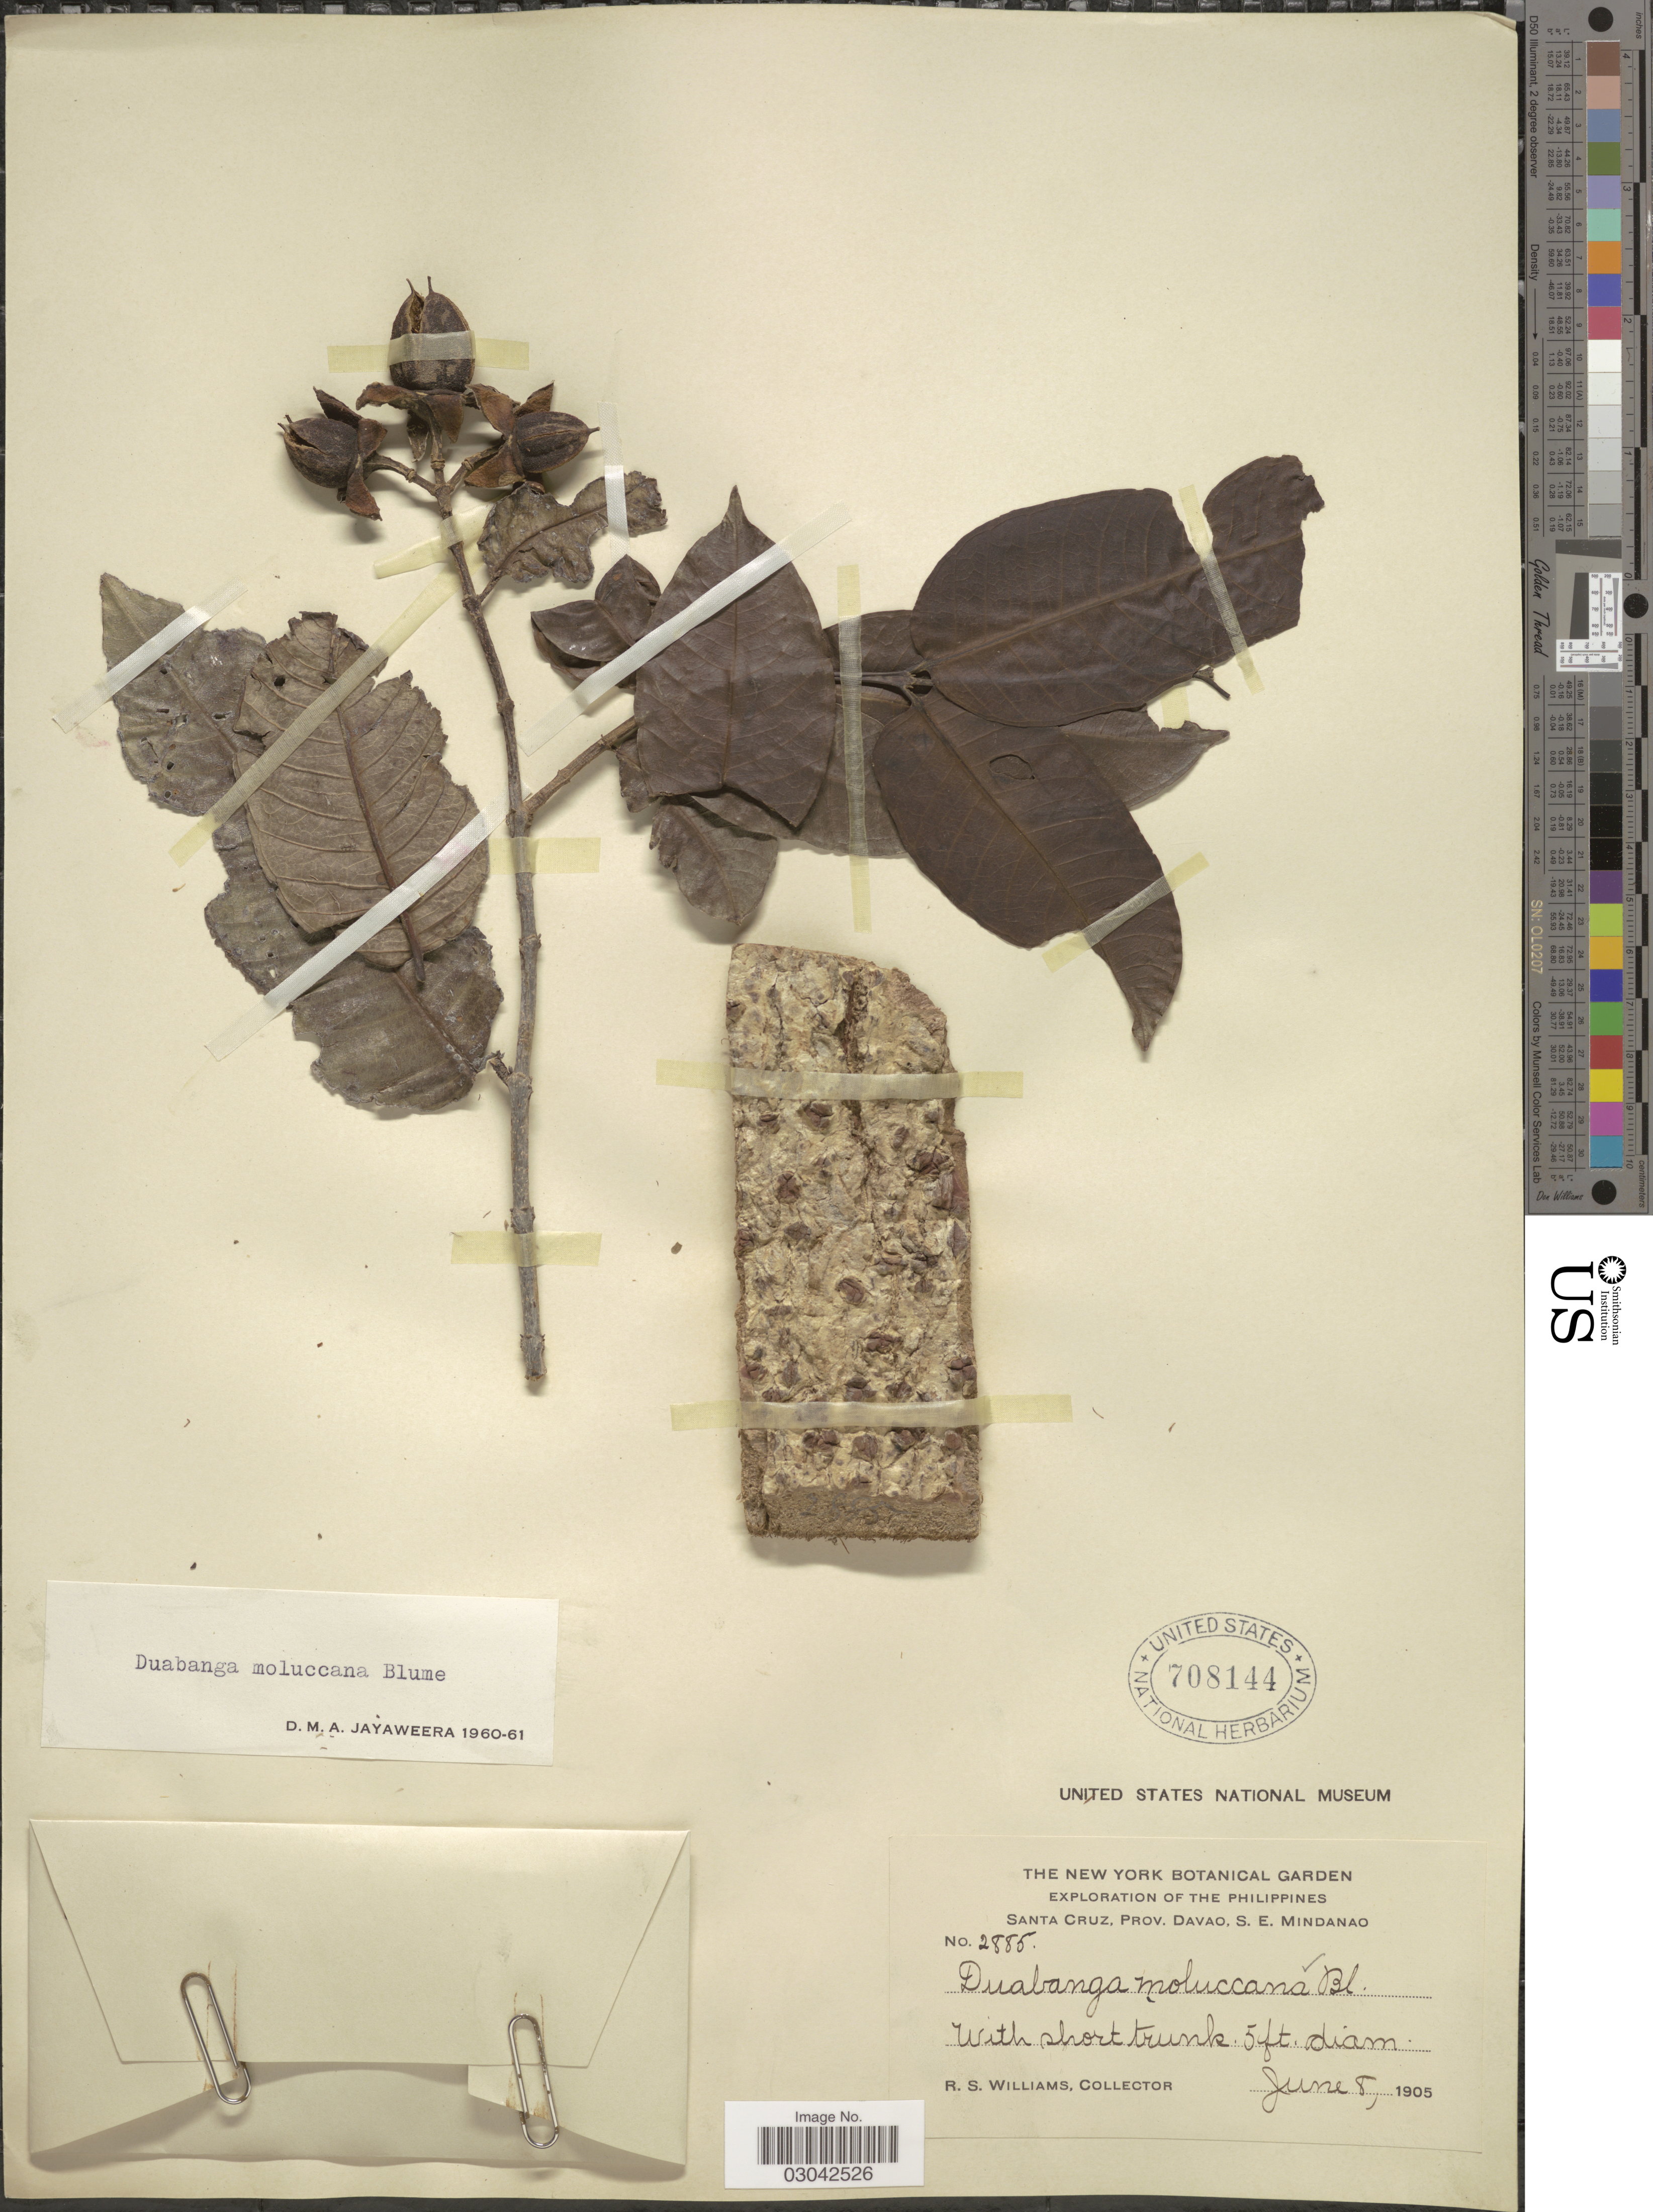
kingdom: Plantae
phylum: Tracheophyta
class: Magnoliopsida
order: Myrtales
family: Lythraceae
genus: Duabanga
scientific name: Duabanga moluccana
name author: Blume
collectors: R. S. Williams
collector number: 2885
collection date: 1905-06-08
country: Philippines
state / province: Davao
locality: Santa Cruz, Prov. Davao, S.E. Mindanao.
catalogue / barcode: US 708144